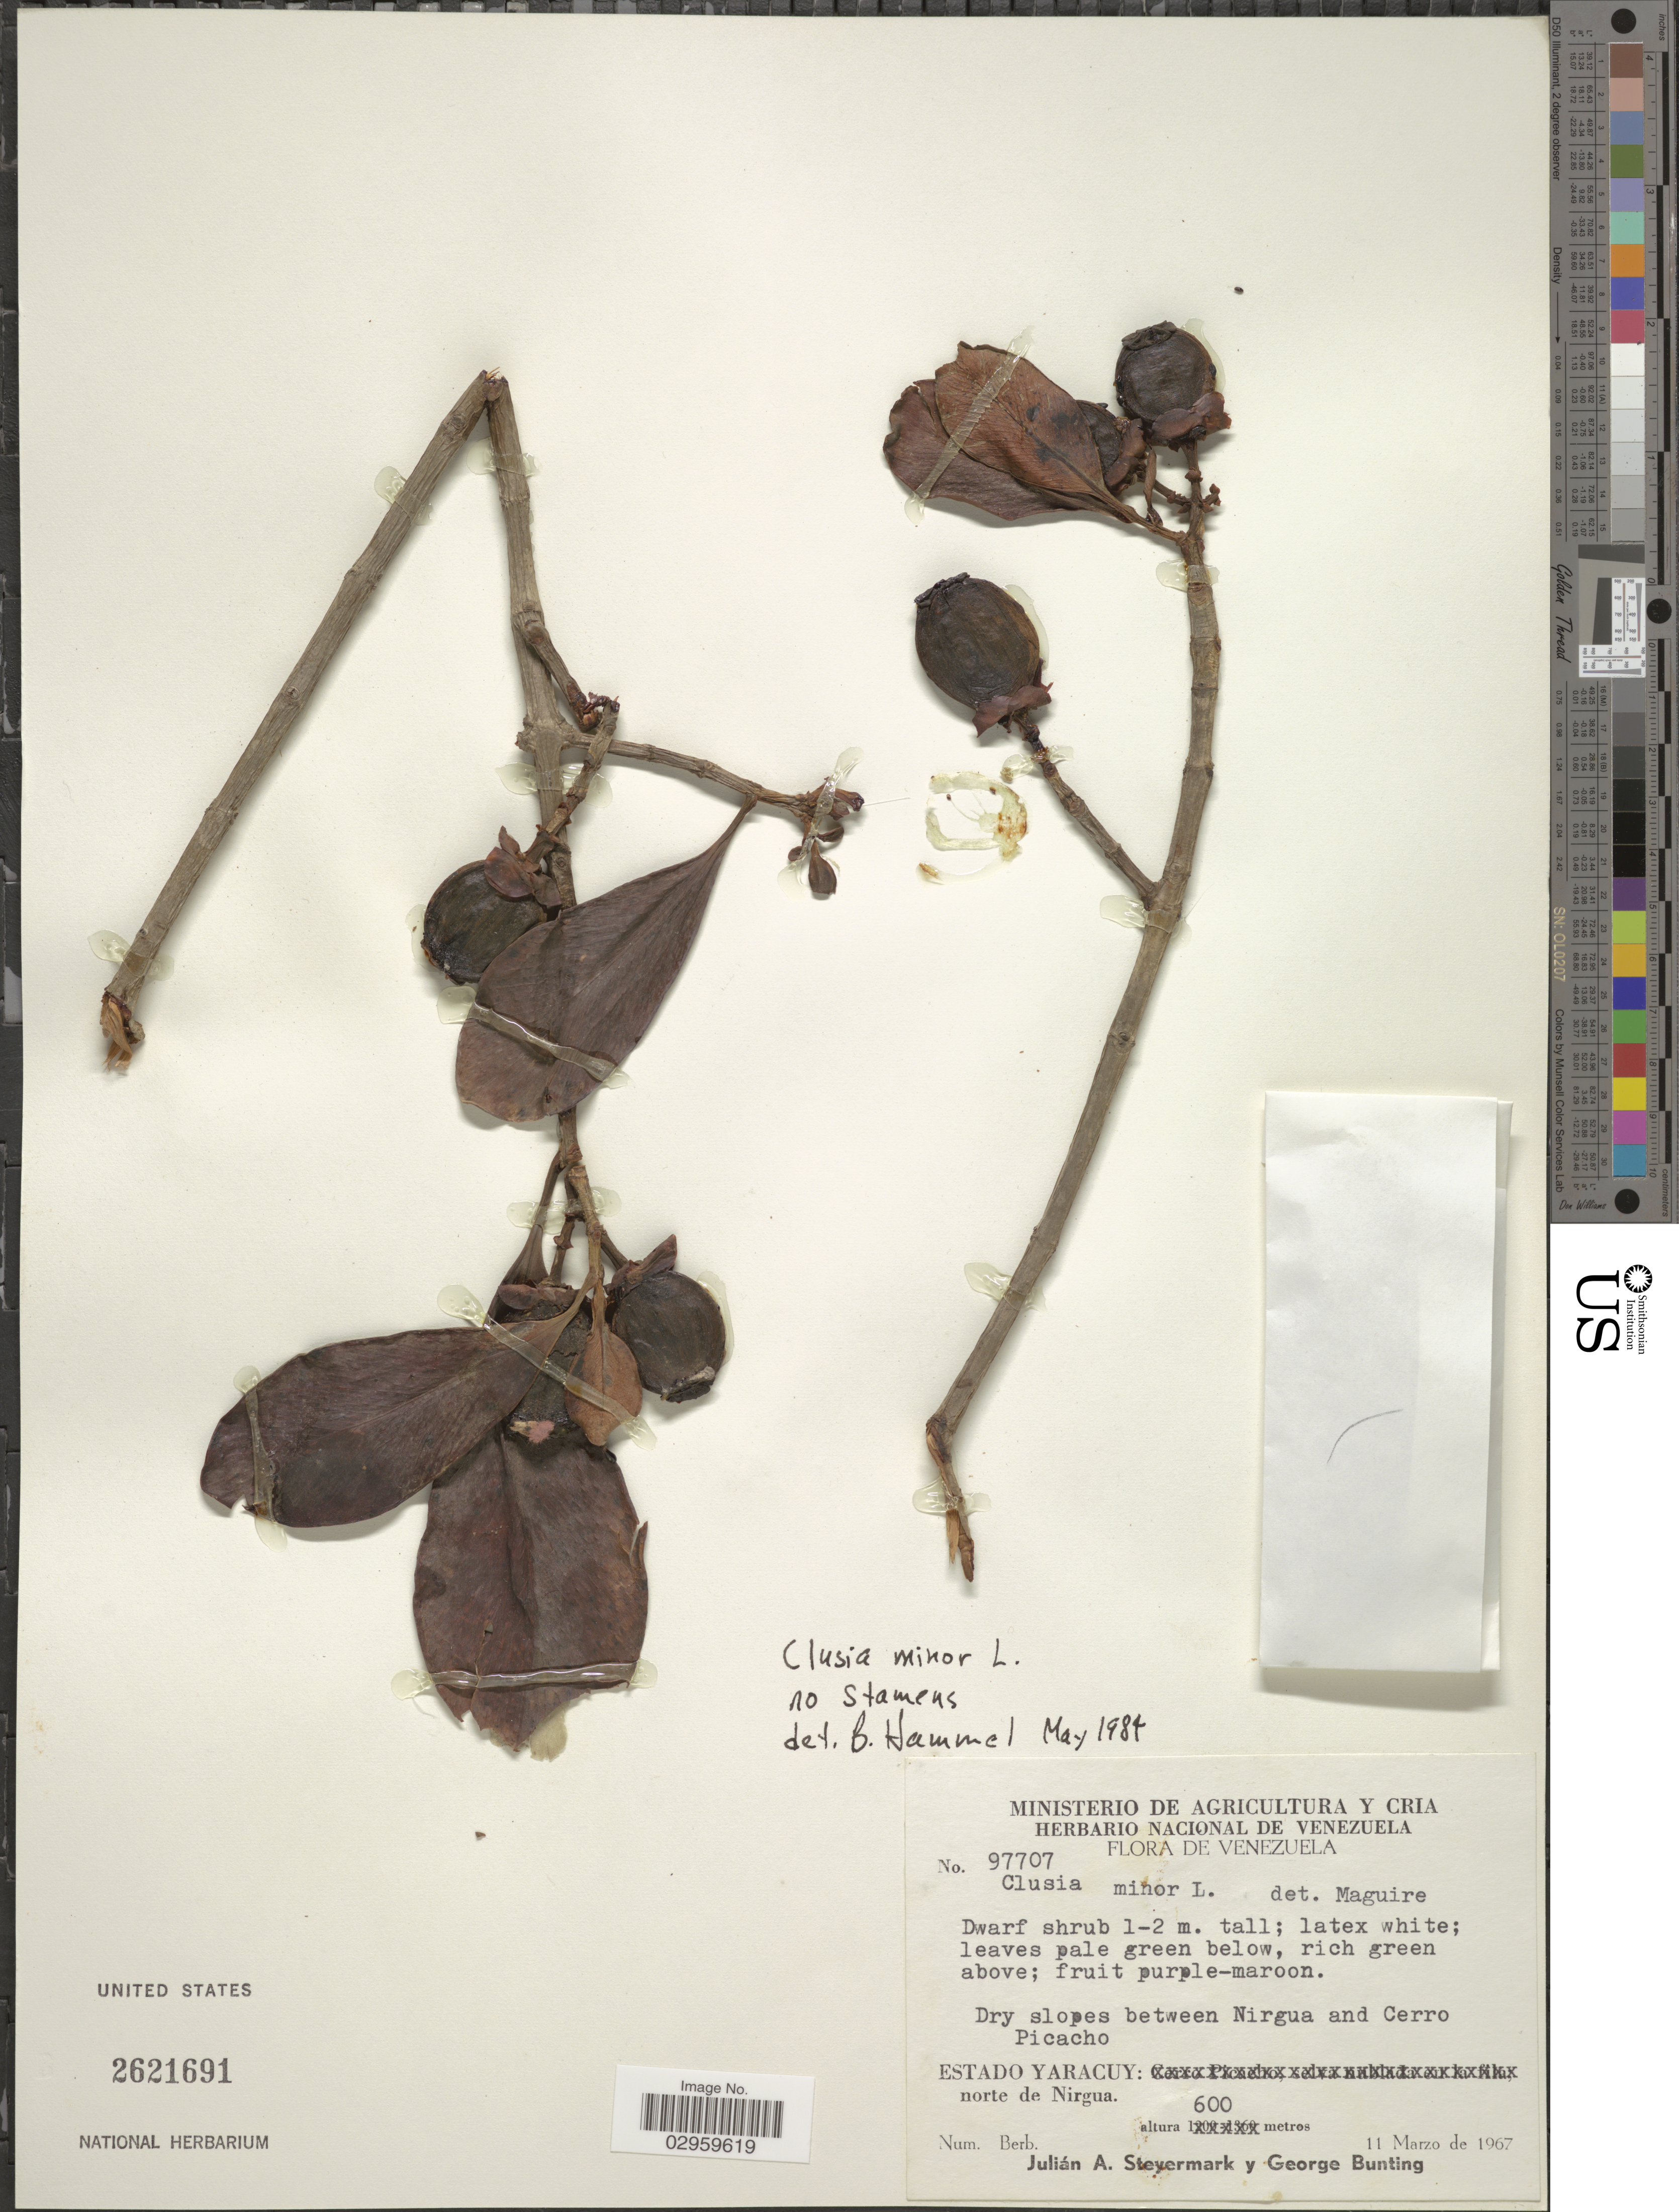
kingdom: Plantae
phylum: Tracheophyta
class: Magnoliopsida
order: Malpighiales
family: Clusiaceae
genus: Clusia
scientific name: Clusia minor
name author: L.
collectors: J. Steyermark & G. S. Bunting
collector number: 97707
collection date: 1967-03-11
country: Venezuela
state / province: Yaracuy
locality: Dry slopes between Nirgua and Cerro Picacho, norte de Nirgua.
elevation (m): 600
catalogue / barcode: US 2621691